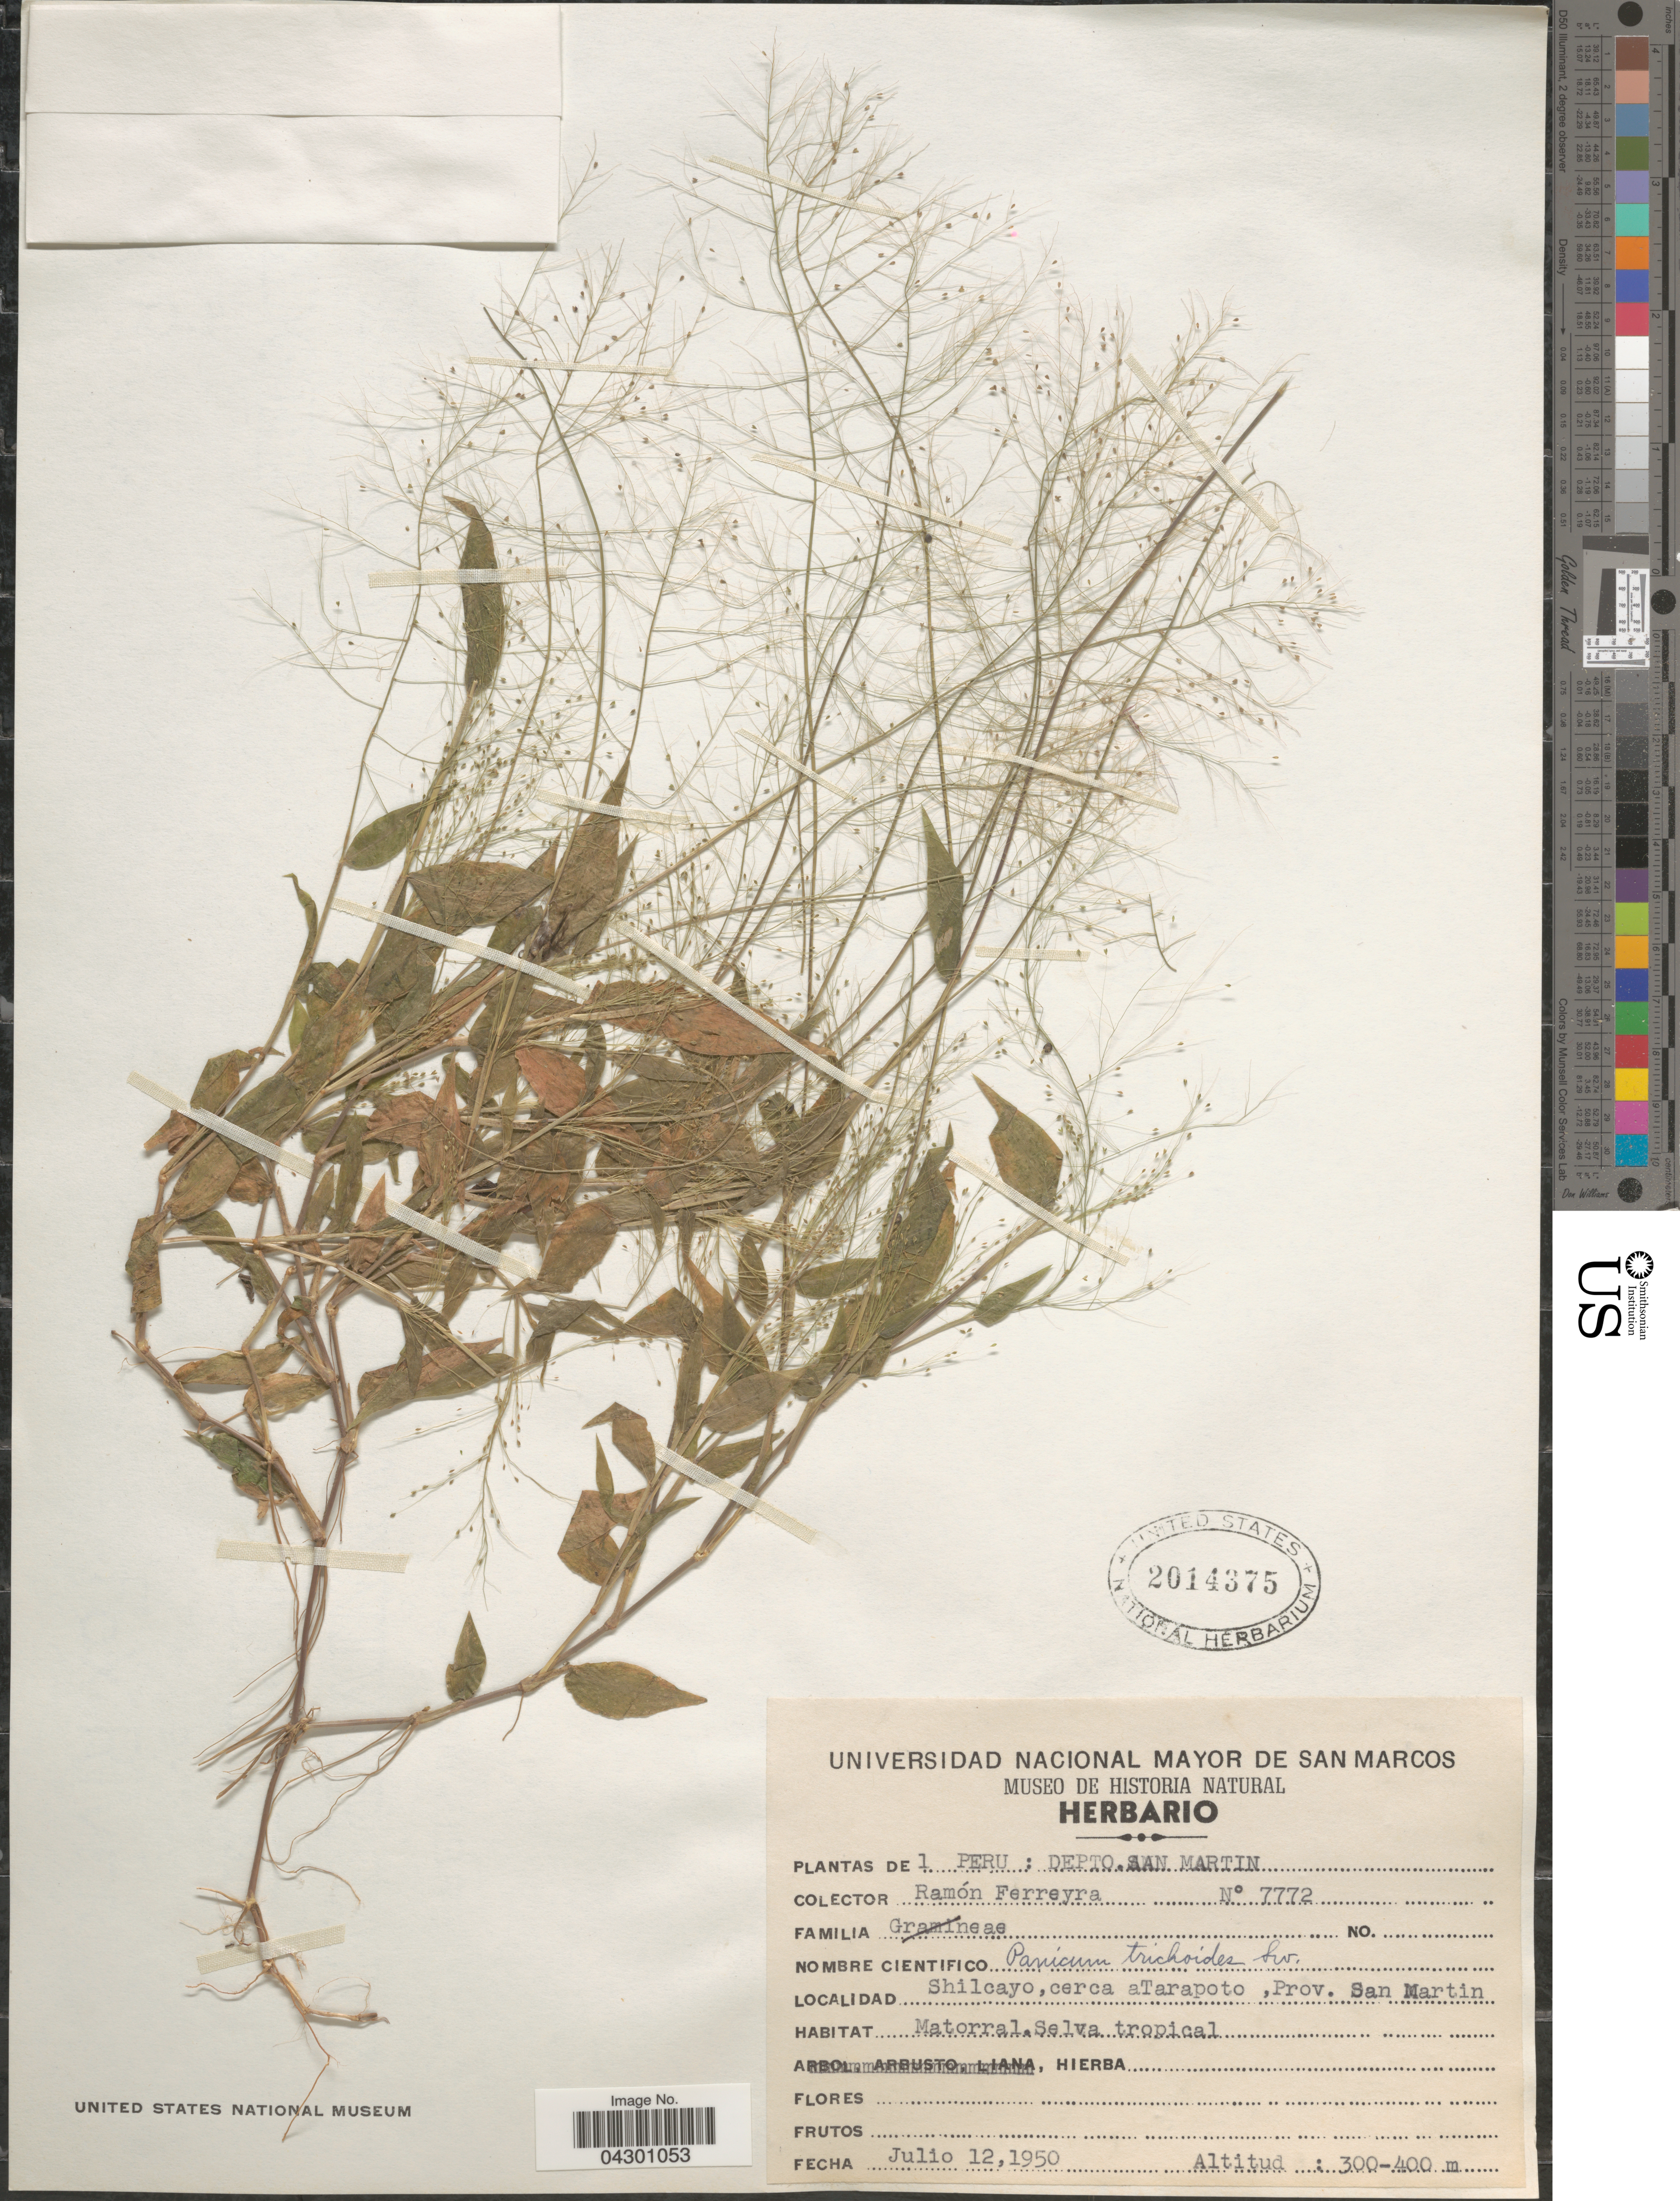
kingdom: Plantae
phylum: Tracheophyta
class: Liliopsida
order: Poales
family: Poaceae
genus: Panicum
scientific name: Panicum trichoides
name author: Sw.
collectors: R. A. Ferreyra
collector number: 7772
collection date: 1950-07-12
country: Peru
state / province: San Martín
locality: Depto. San Martin. Shilcayo, cerca aTarapoto, Prov. San Martin.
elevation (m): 300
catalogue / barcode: US 2014375